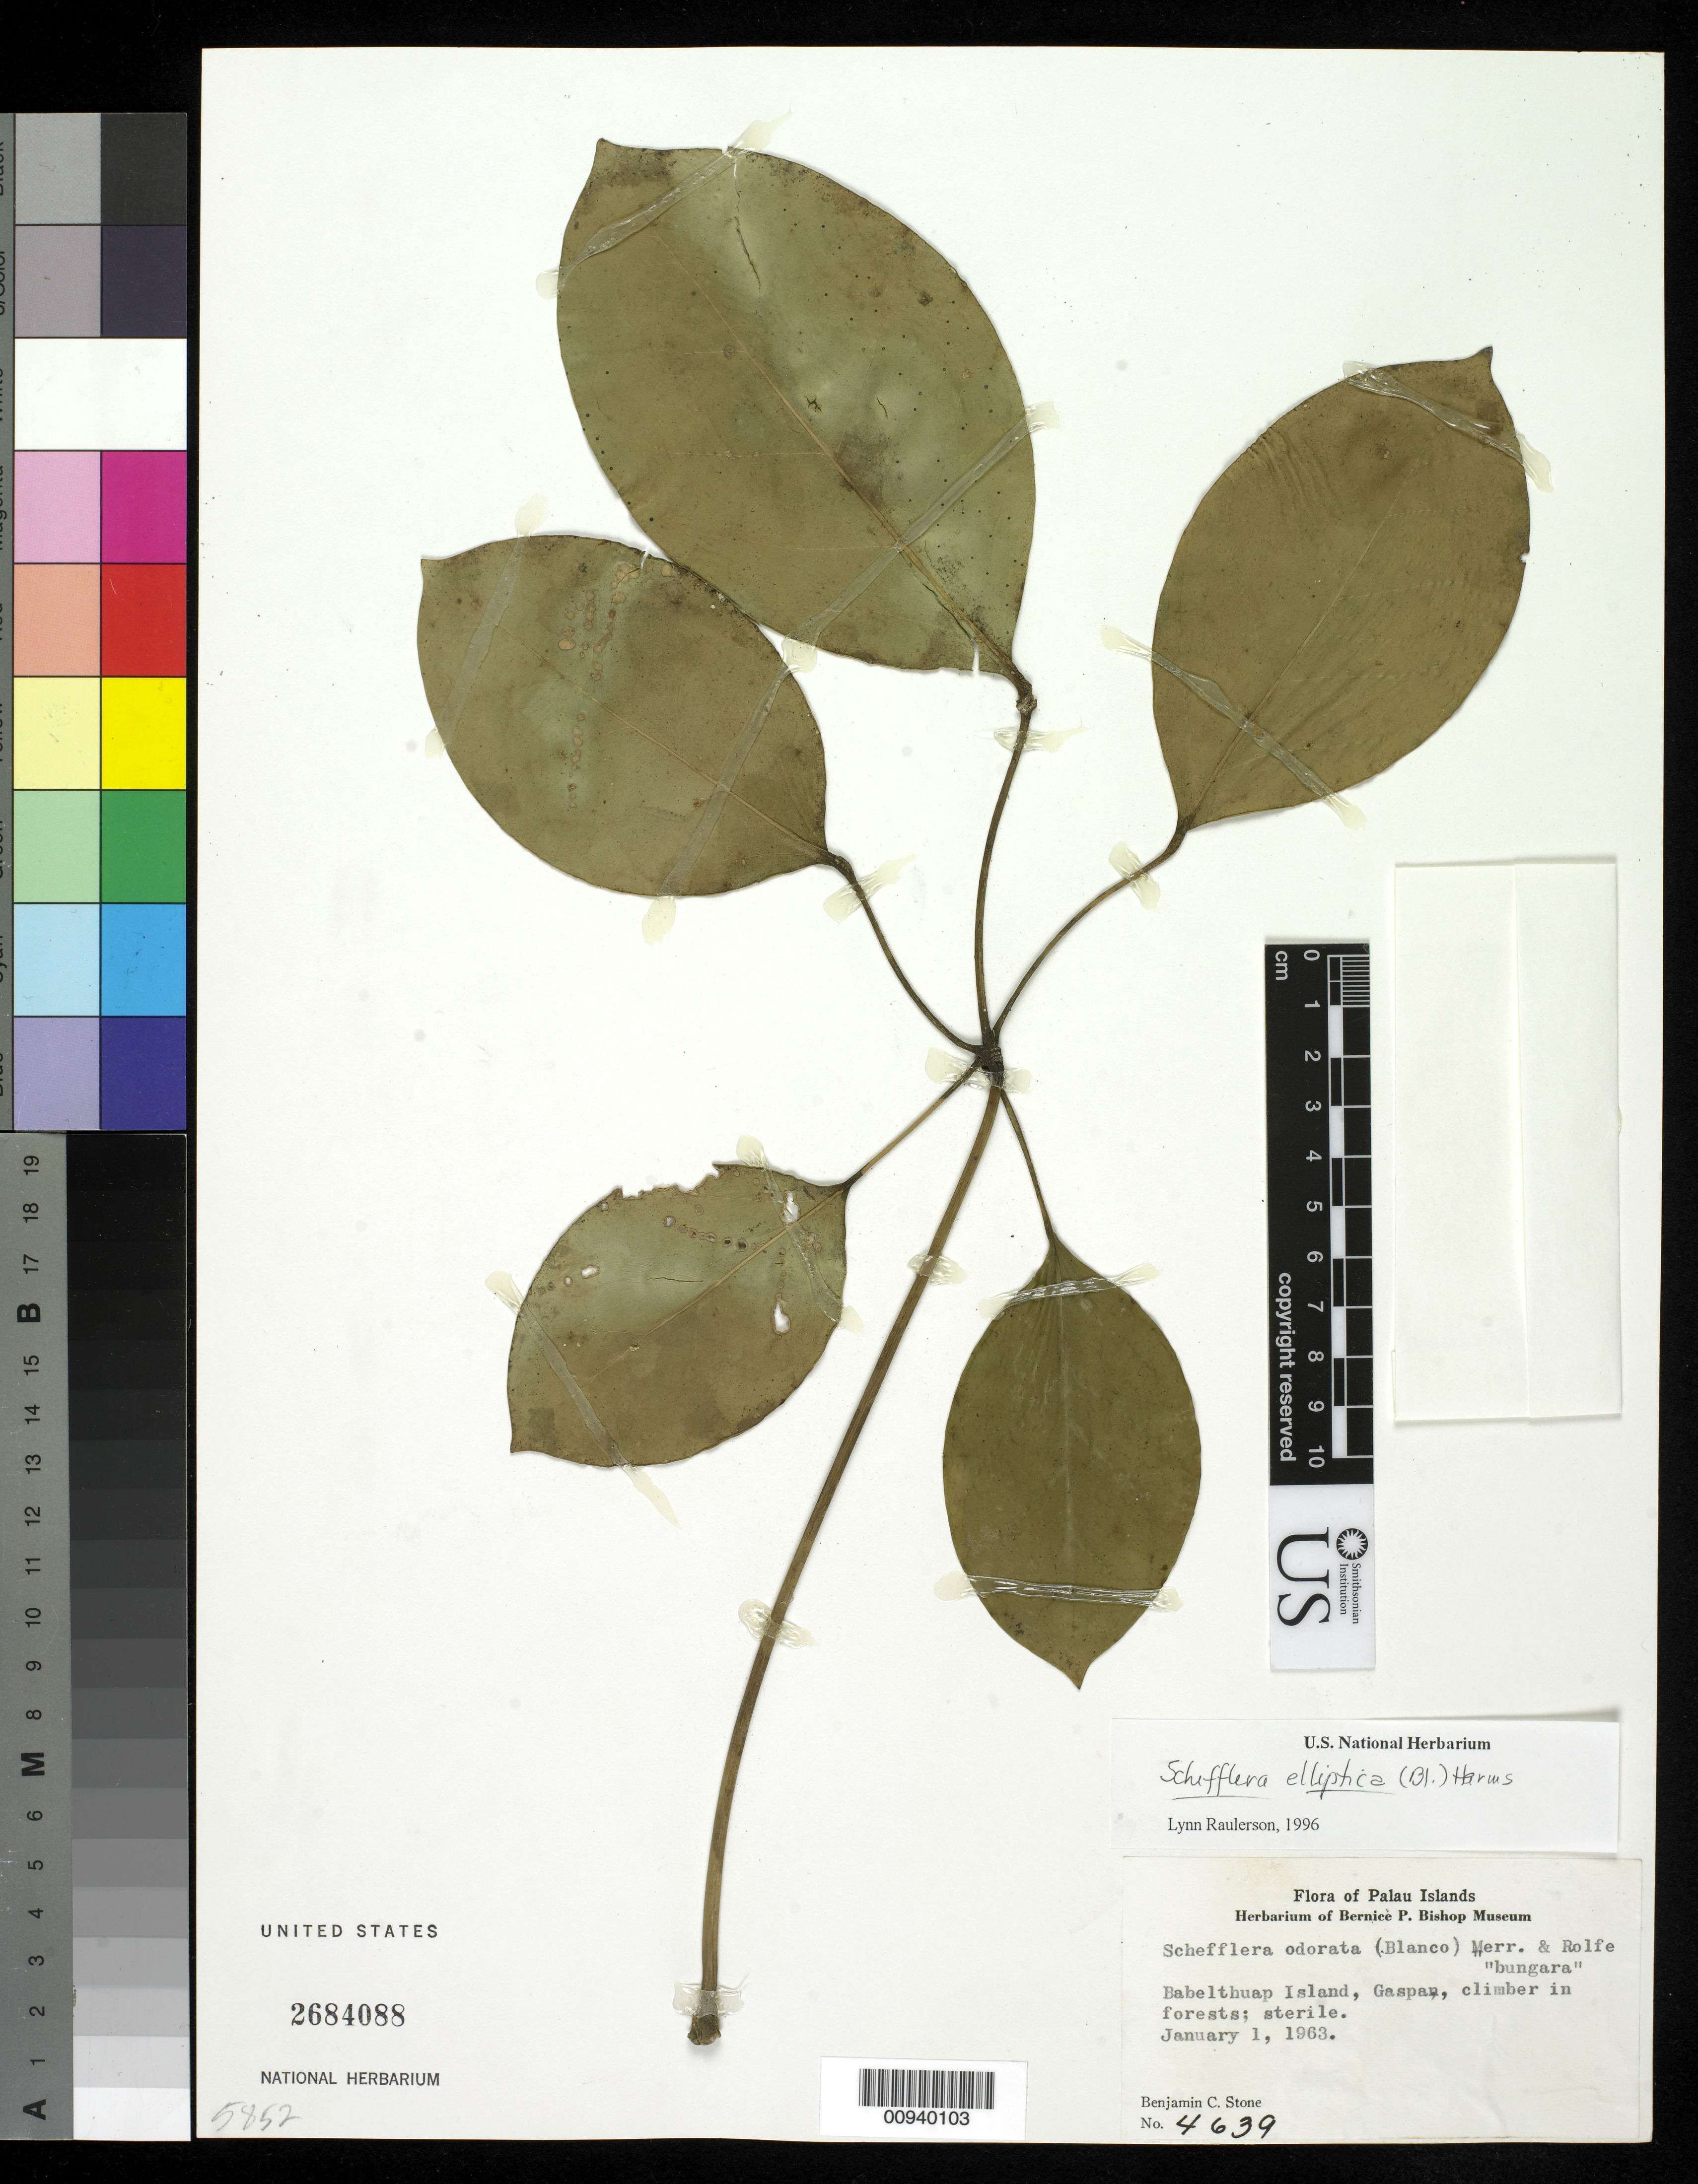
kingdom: Plantae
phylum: Tracheophyta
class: Magnoliopsida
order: Apiales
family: Araliaceae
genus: Heptapleurum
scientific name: Heptapleurum ellipticum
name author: (Blume) Seem.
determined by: Wagner, W. L., (BOT), Smithsonian Institution - National Museum of Natural History (UNITED STATES)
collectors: B. C. Stone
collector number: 4639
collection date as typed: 01 Jan 1963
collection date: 1963-01-01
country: Palau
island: Babeldaob [Babelthuap]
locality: Gaspan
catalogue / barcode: US 2684088